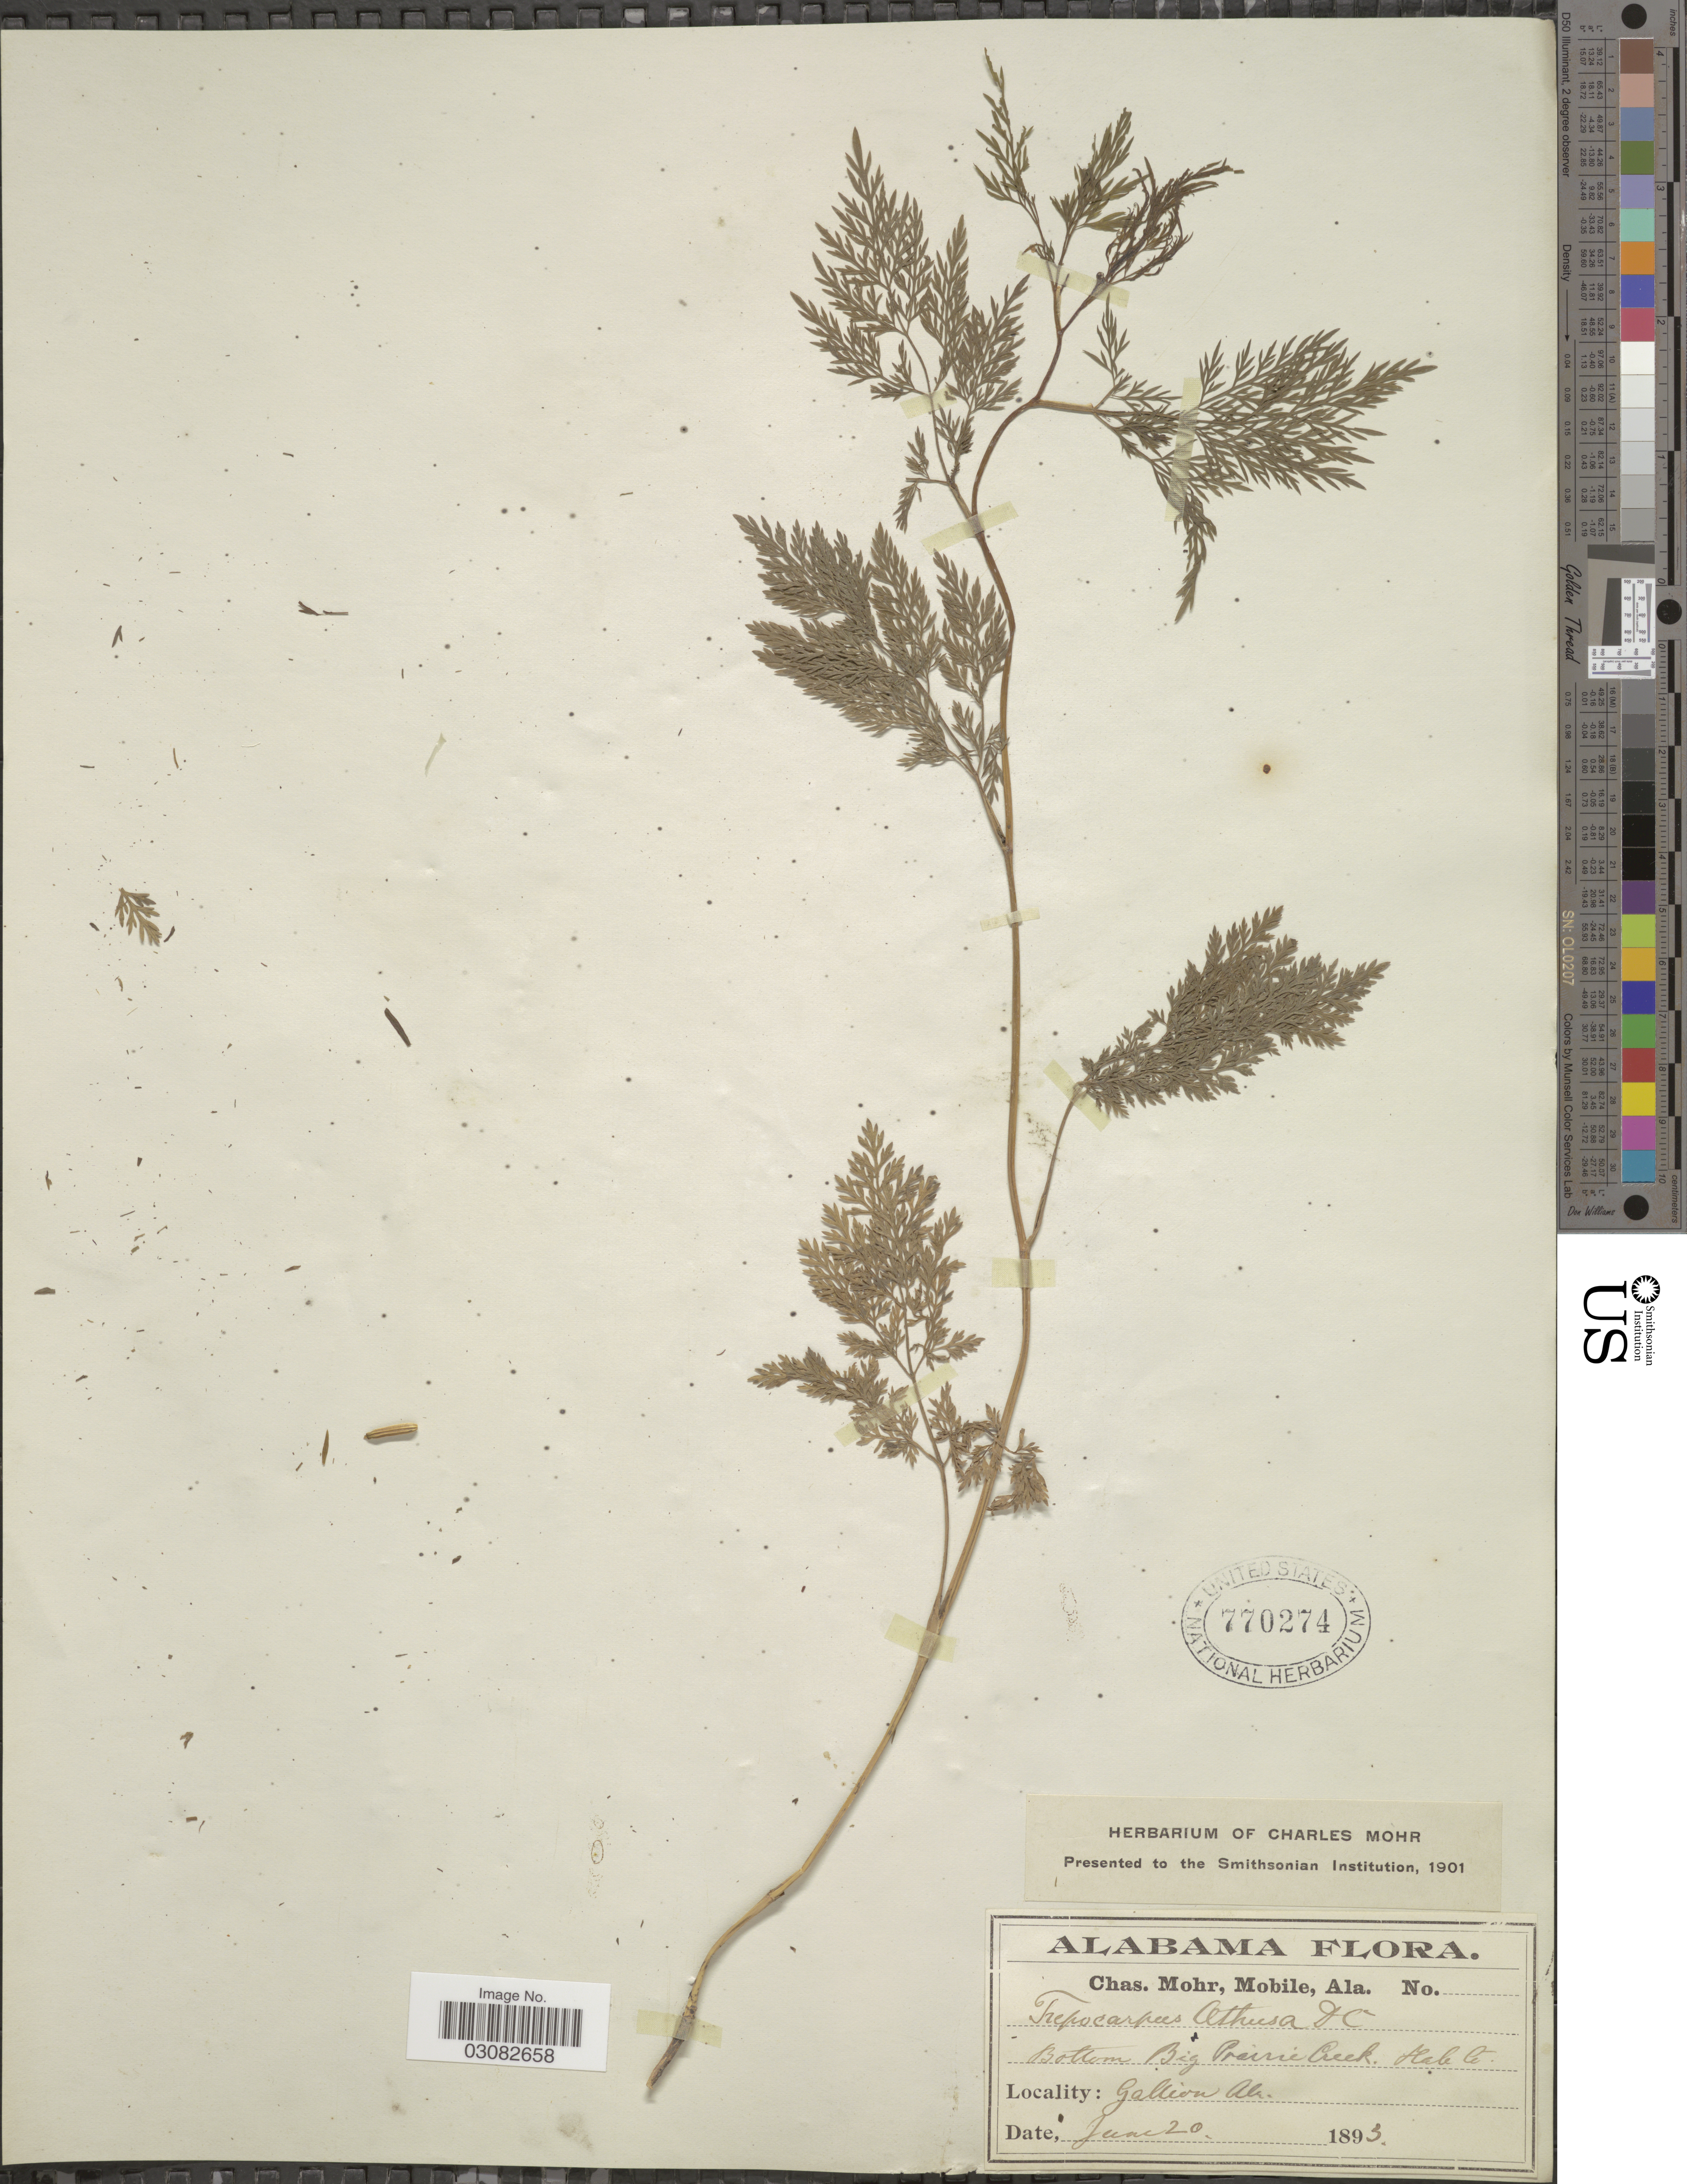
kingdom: Plantae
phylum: Tracheophyta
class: Magnoliopsida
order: Apiales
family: Apiaceae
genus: Trepocarpus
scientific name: Trepocarpus aethusae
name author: Nutt. ex DC.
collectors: Mohr, C. T. (herbarium)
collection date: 1893-06-20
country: United States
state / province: Alabama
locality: Bottom Big Prairie Creek. Hale Co. Gallion Ala.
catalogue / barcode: US 770274